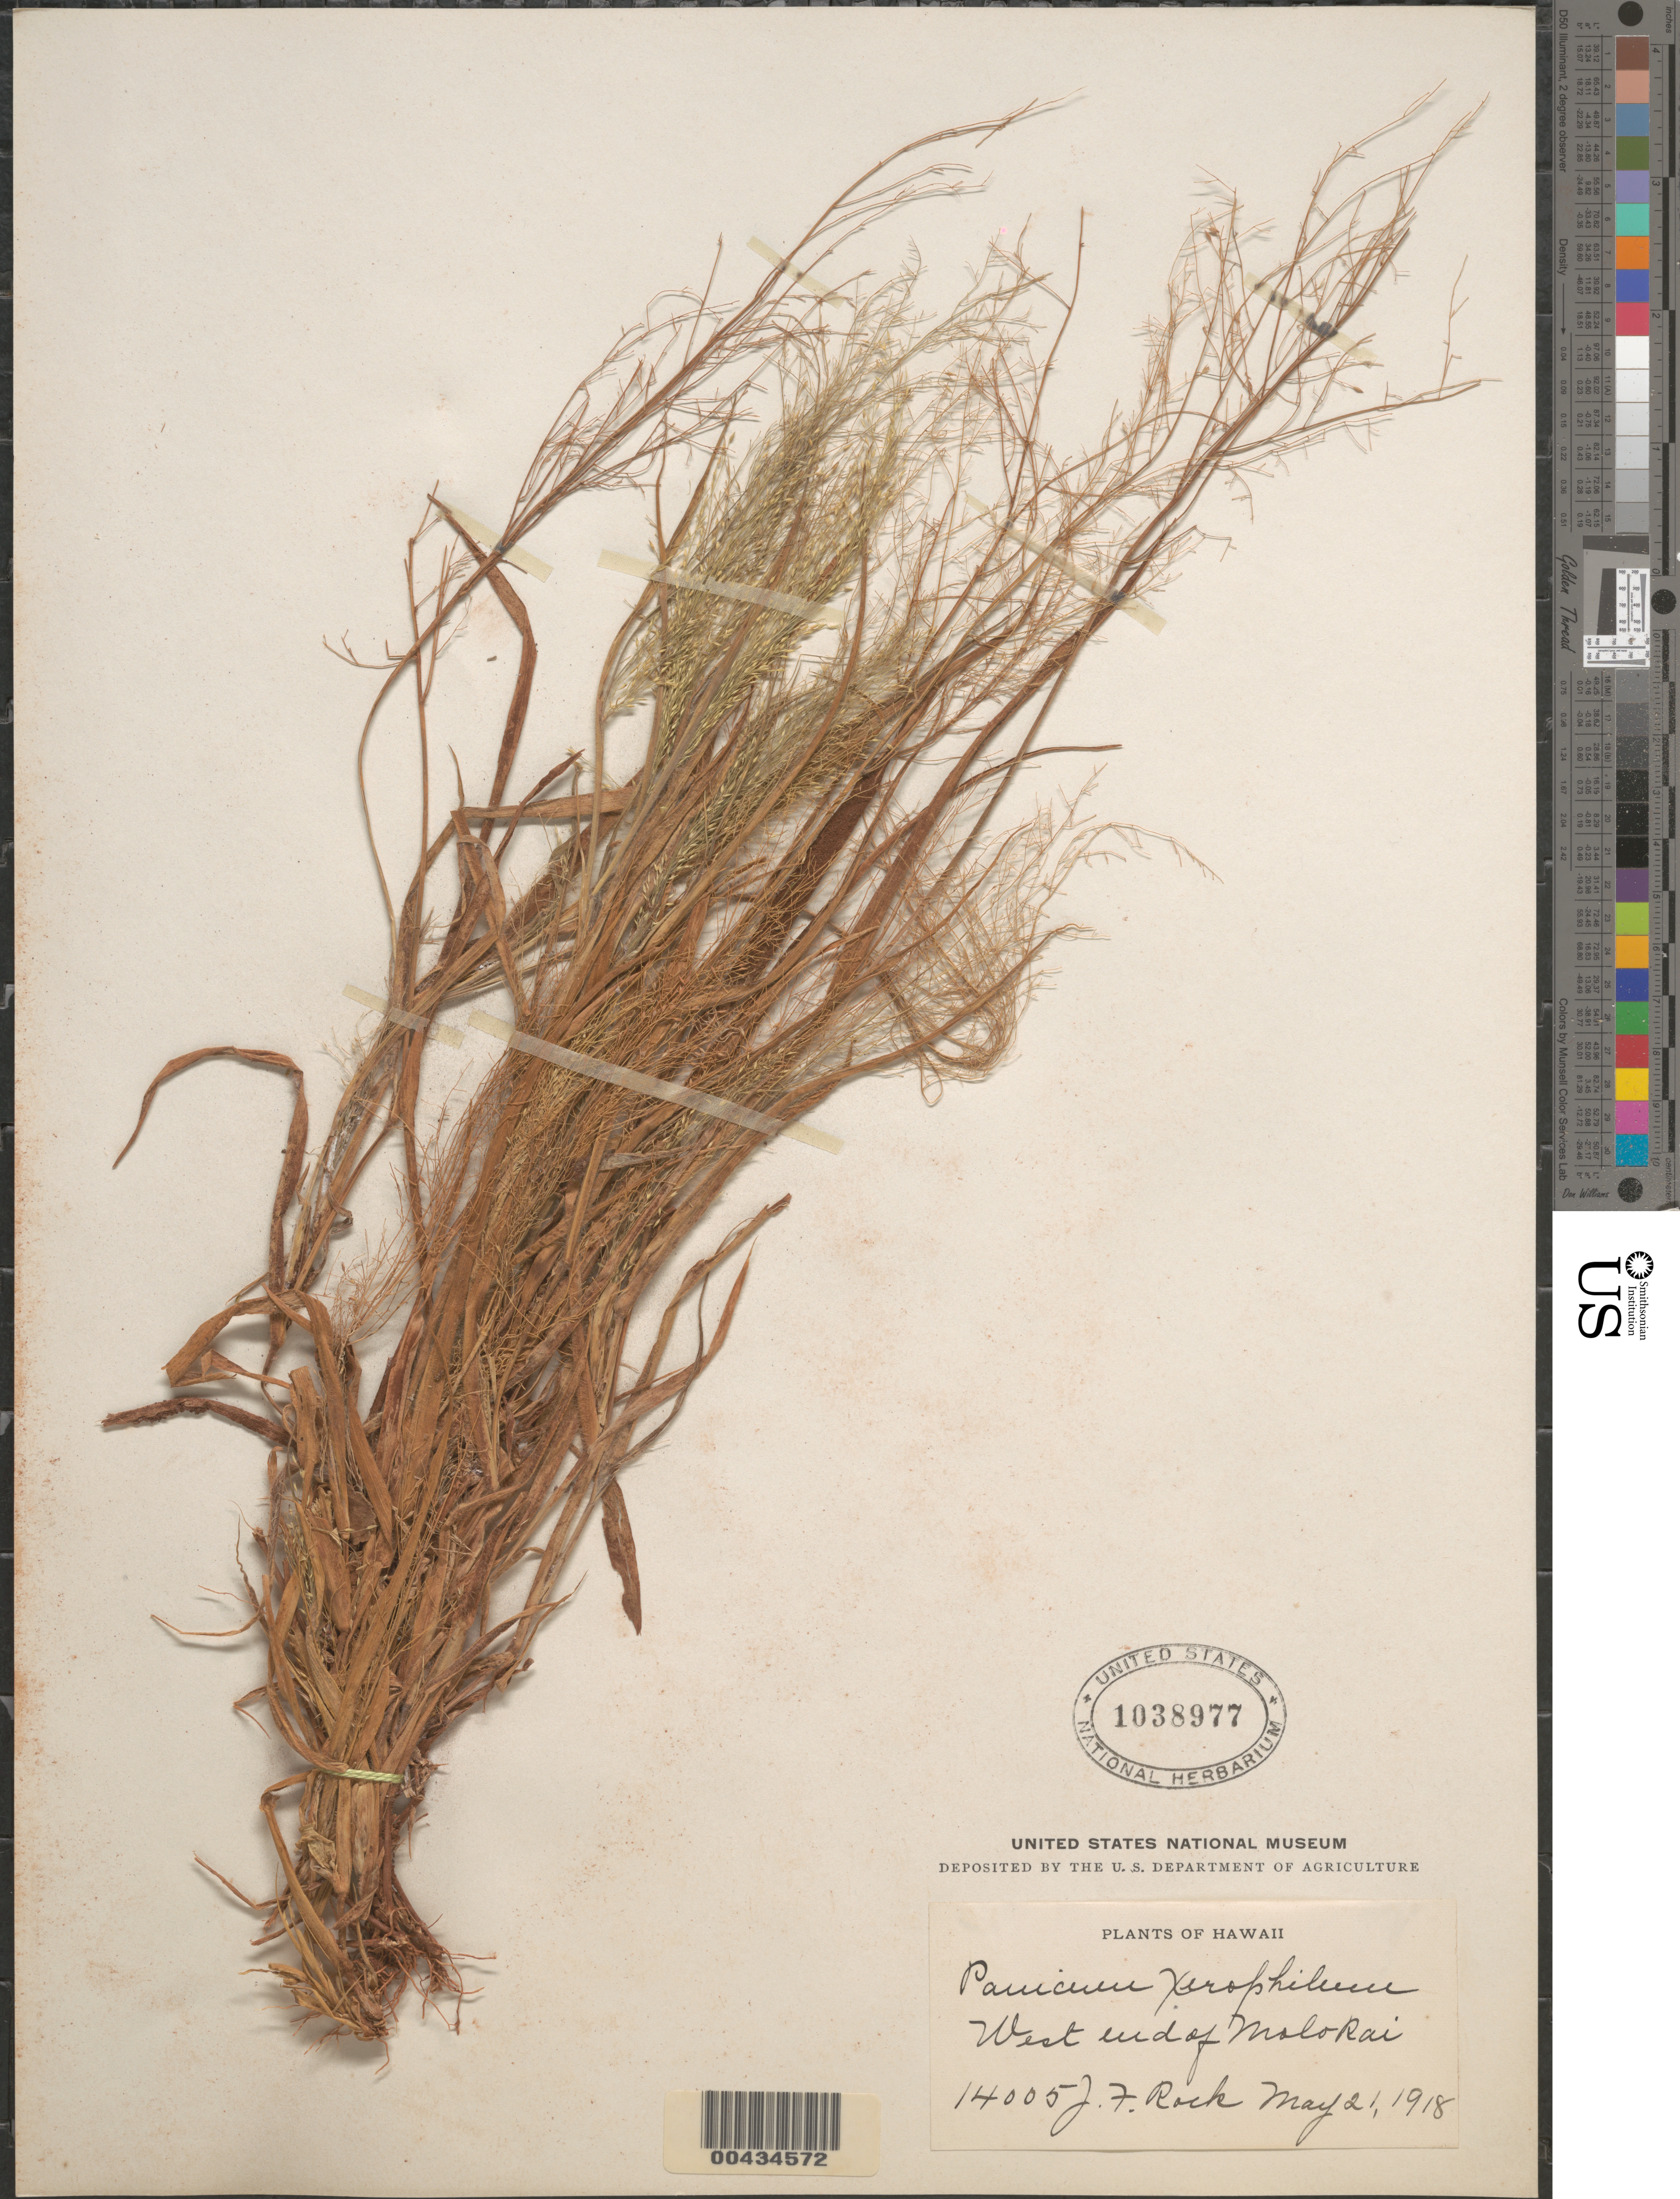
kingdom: Plantae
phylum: Tracheophyta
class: Liliopsida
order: Poales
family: Poaceae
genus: Panicum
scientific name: Panicum xerophilum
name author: (Hillebr.) Hitchc.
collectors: J. F. Rock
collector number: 14005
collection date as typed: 21 May 1918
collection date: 1918-05-21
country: United States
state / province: Hawaii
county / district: Maui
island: Moloka'i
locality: W end of Molokai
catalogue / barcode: US 1038977